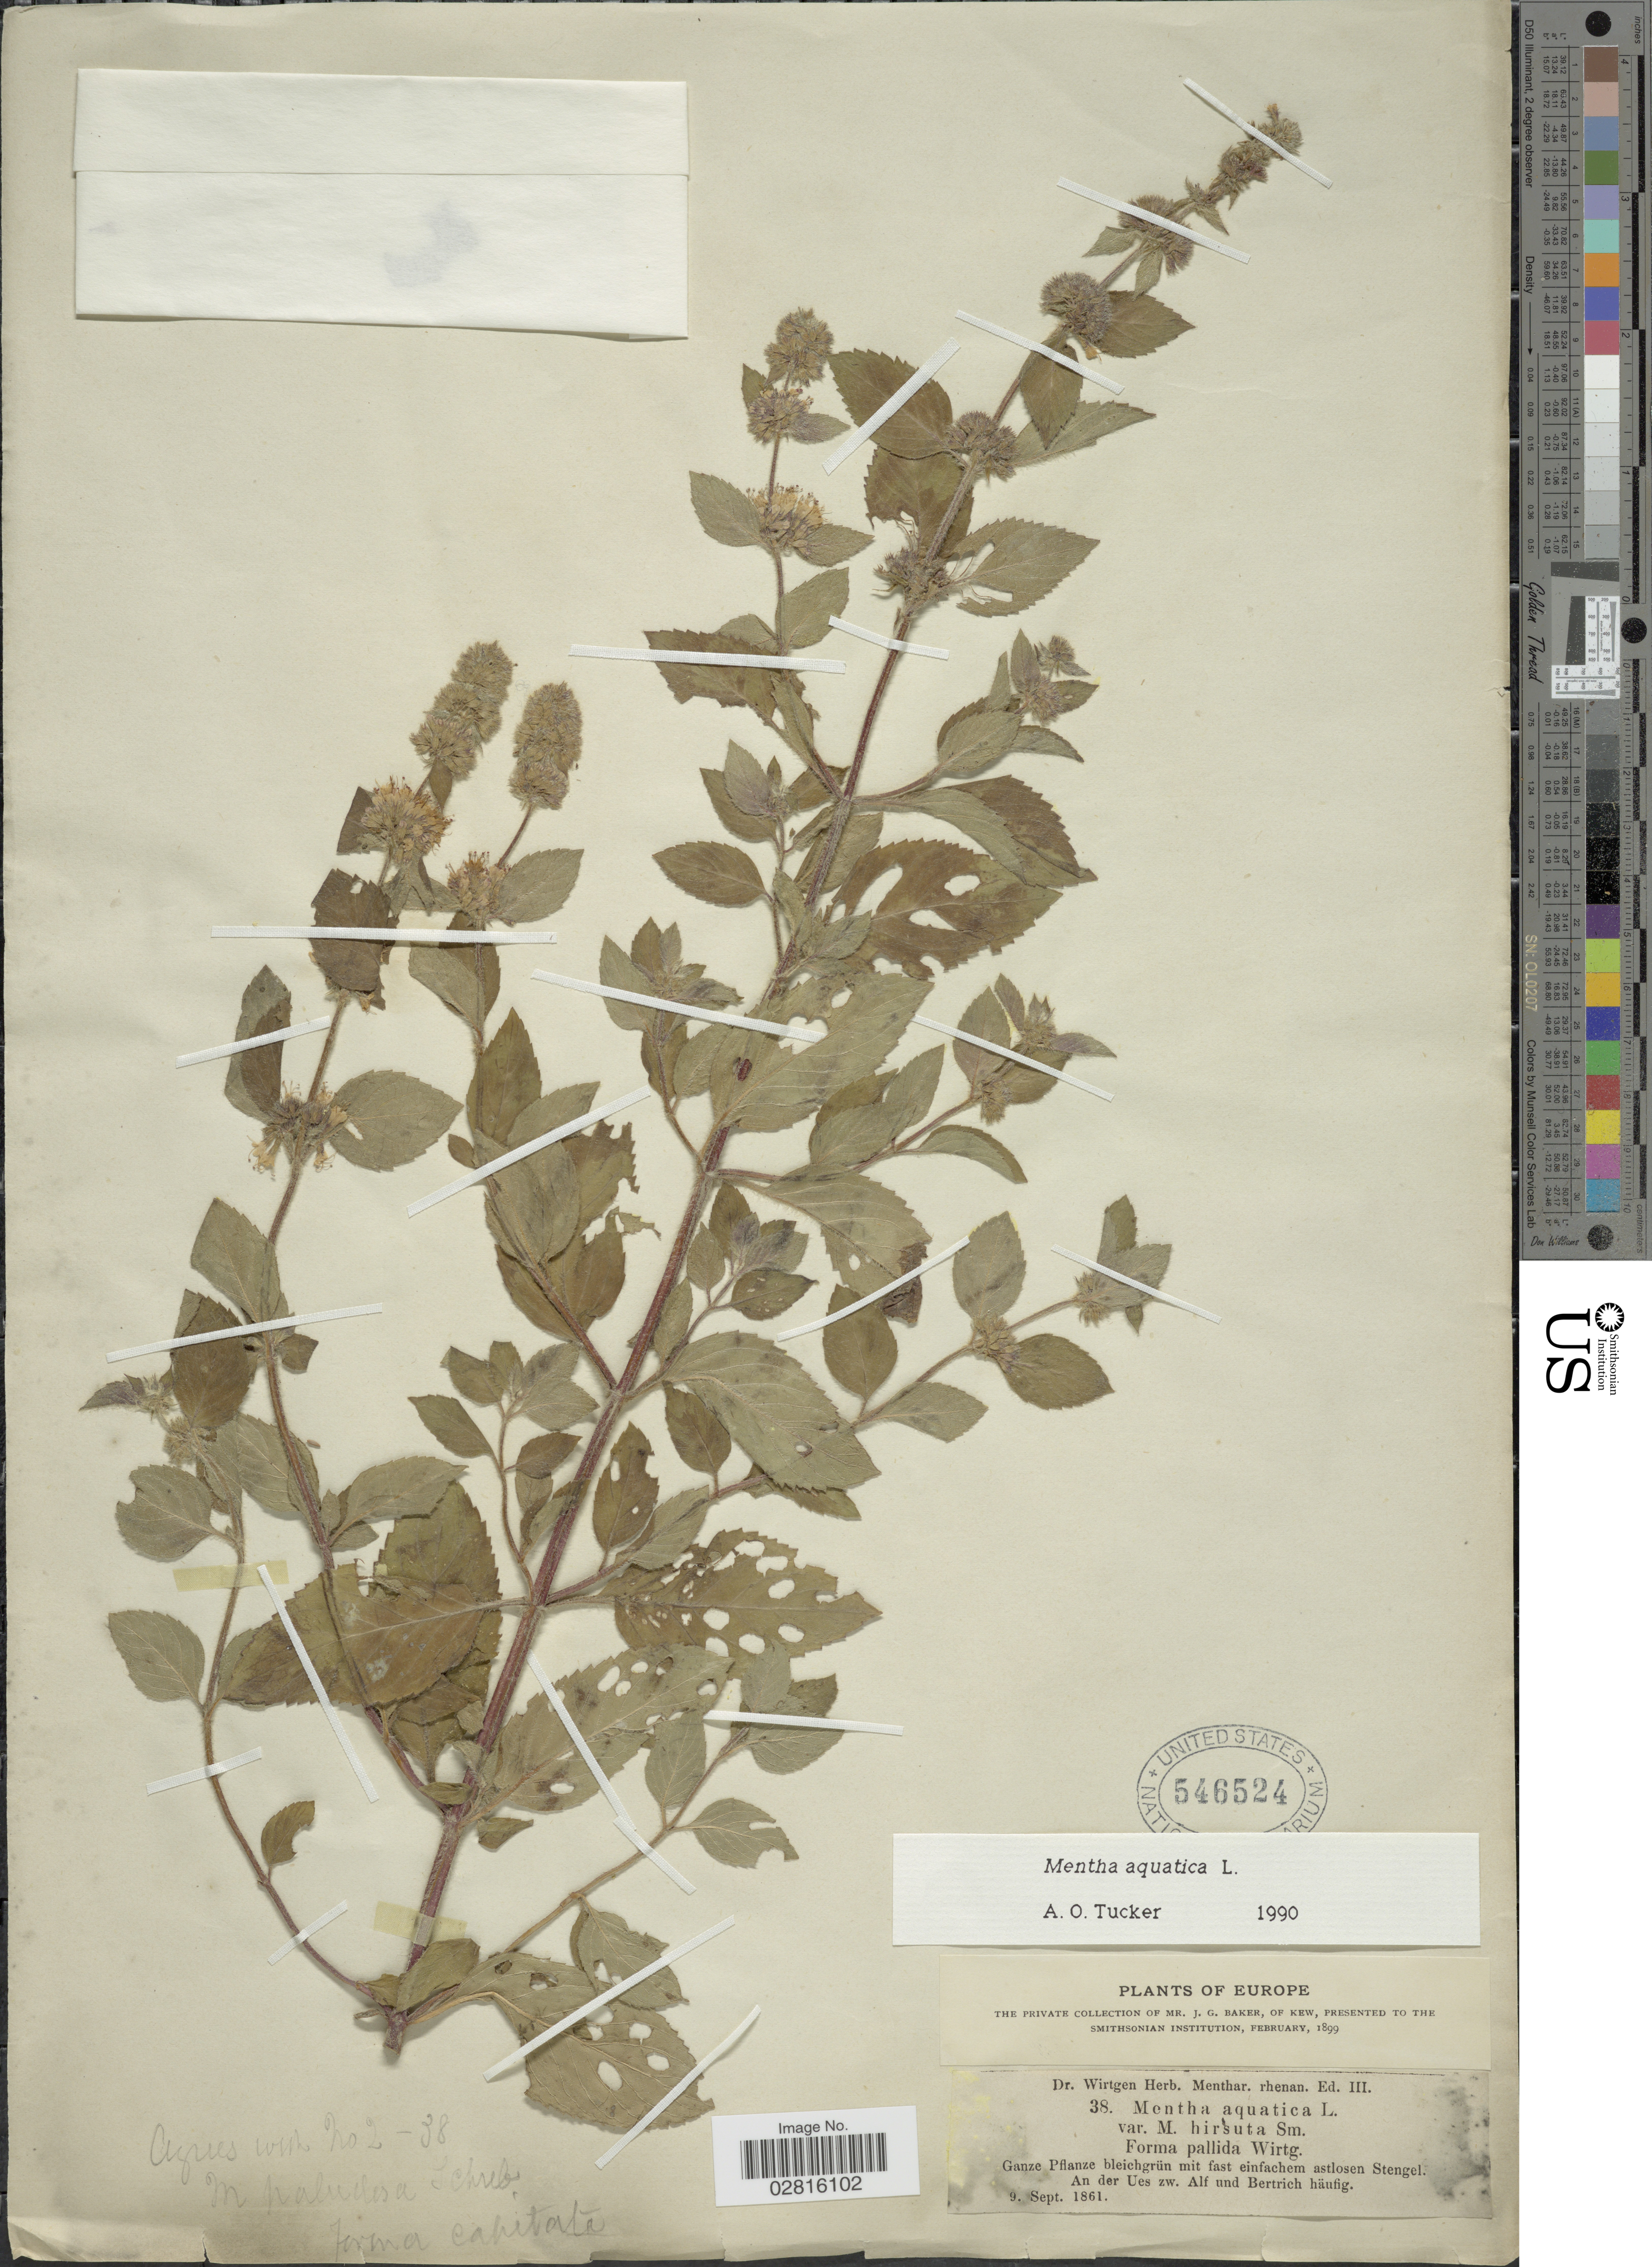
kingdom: Plantae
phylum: Tracheophyta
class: Magnoliopsida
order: Lamiales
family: Lamiaceae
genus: Mentha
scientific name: Mentha aquatica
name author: L.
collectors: Wirtgen, --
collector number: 38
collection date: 1861-09-09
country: Germany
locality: Ganze Pflanze bleichgrün mit fast einfachem astlosen Stengel. An der Ues zw. Alf und Bertrich häufig. Europe.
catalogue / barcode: US 546524